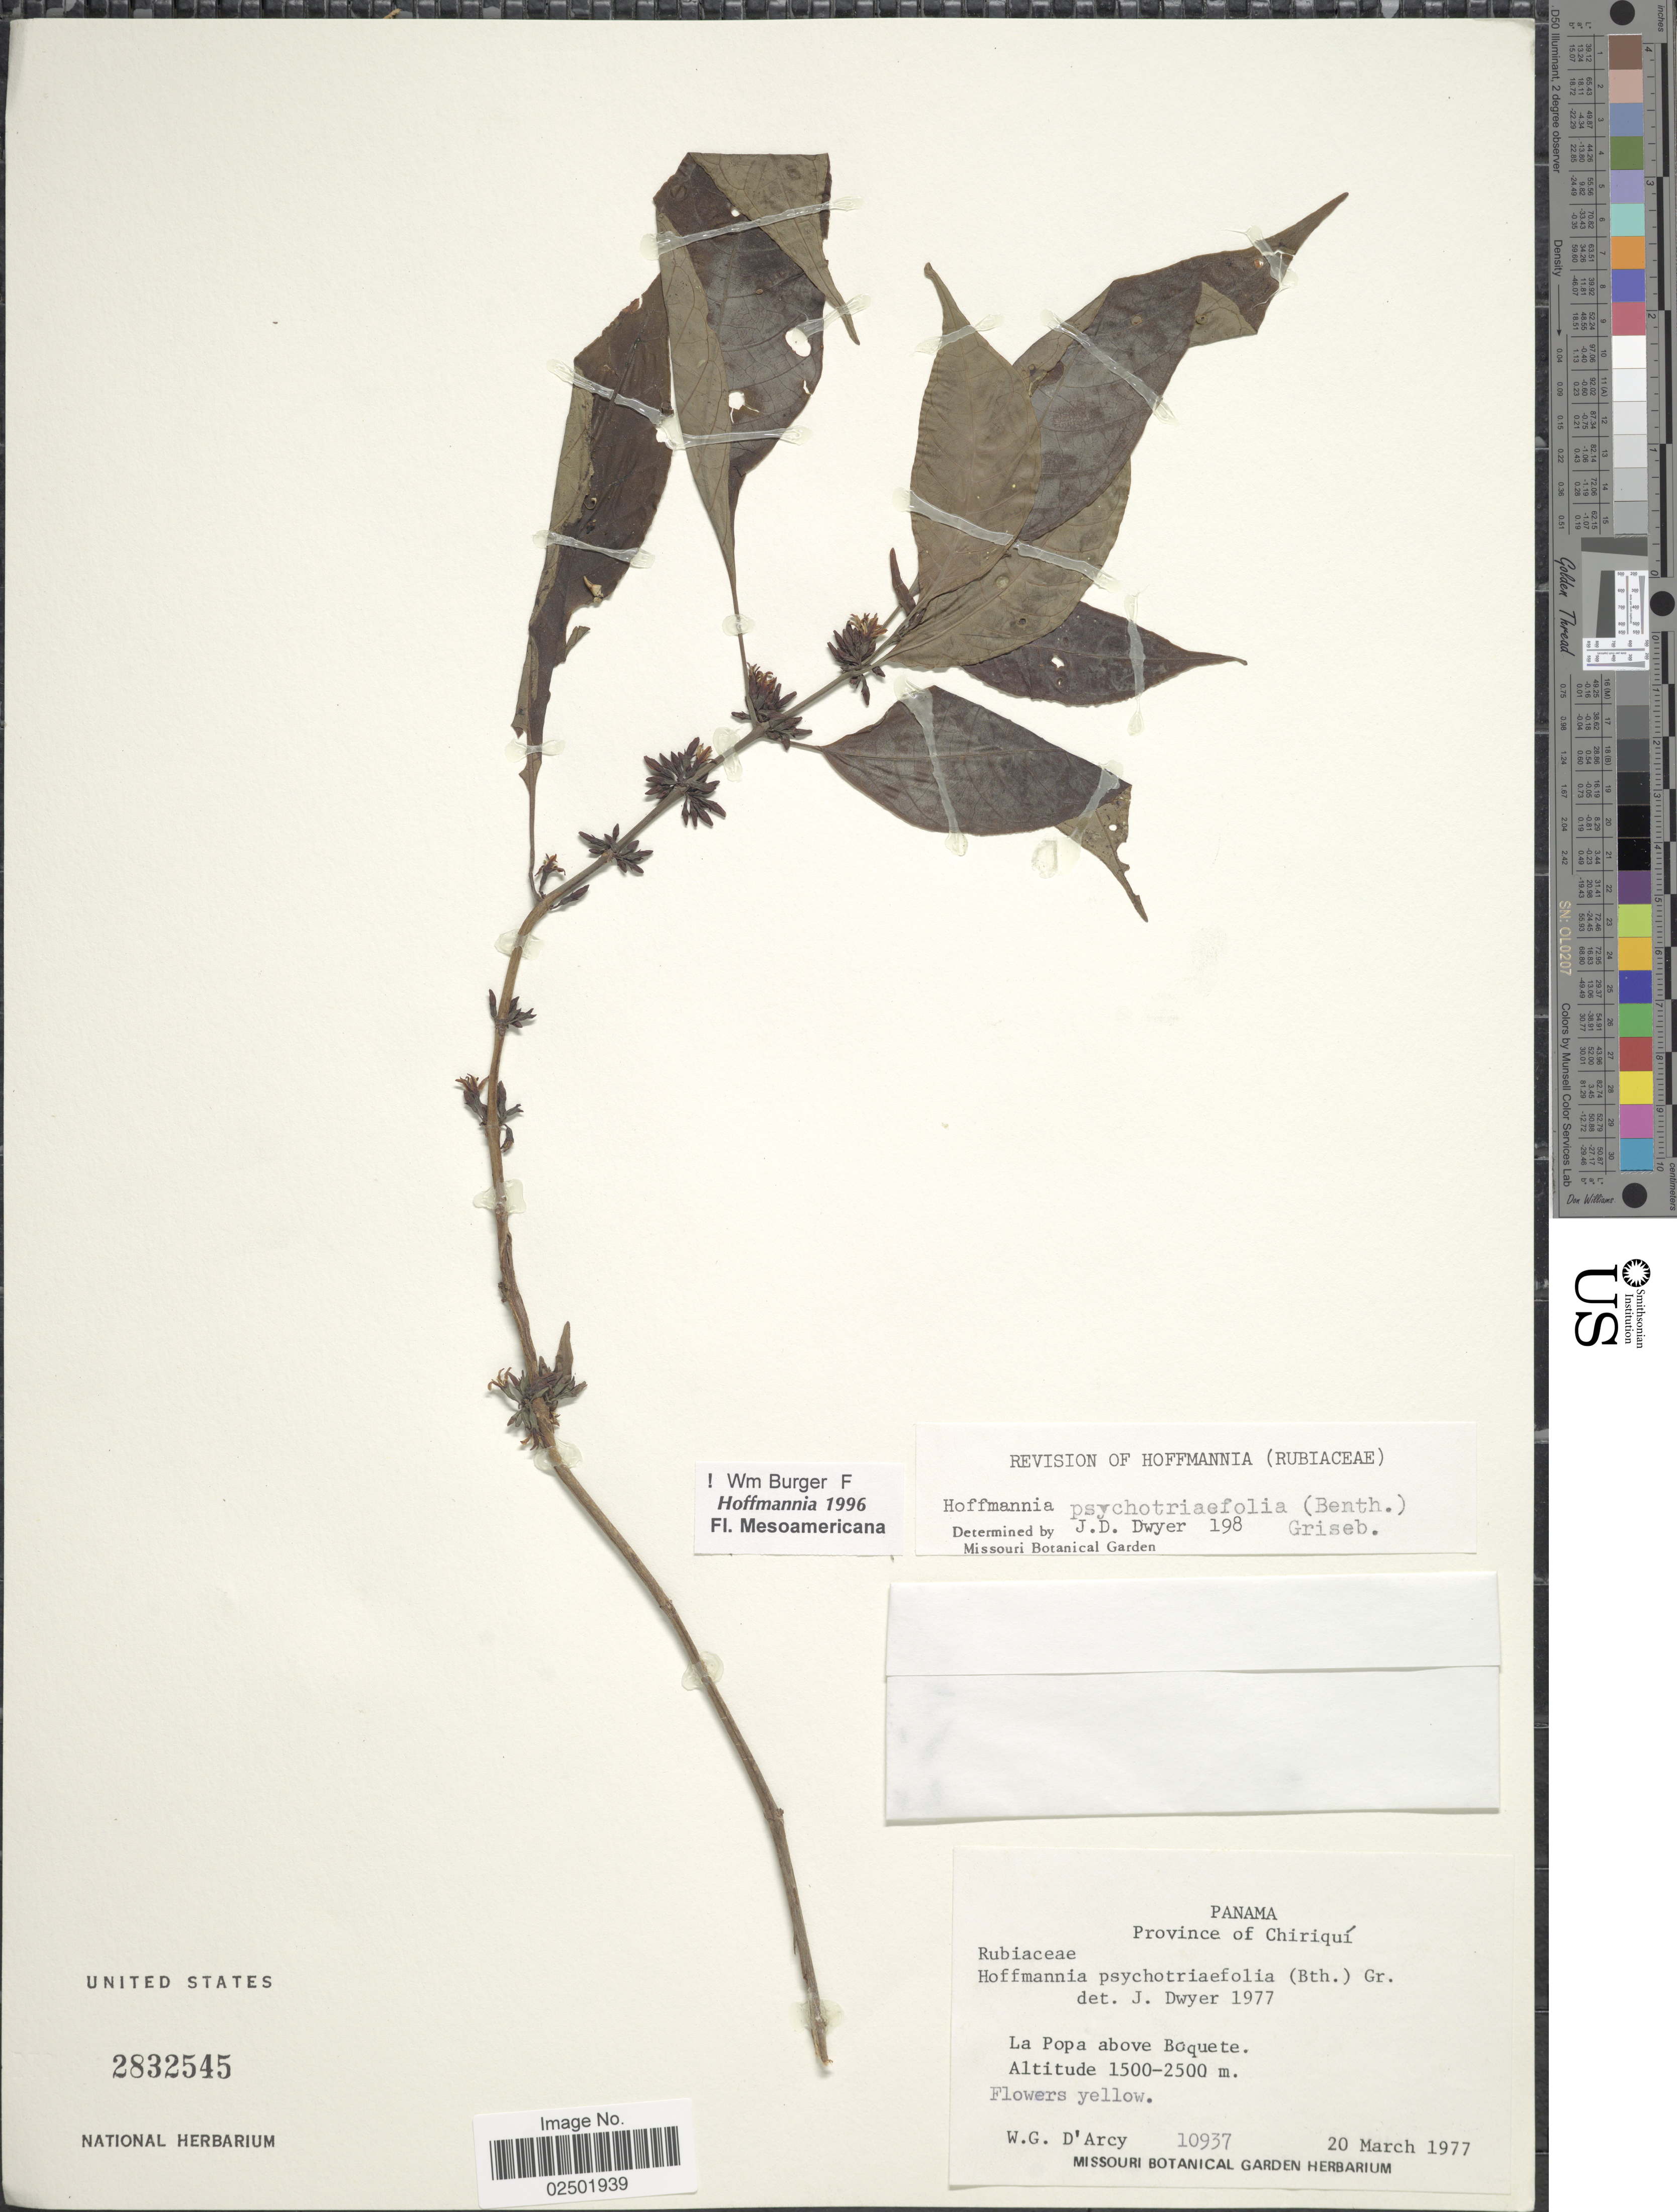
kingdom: Plantae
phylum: Tracheophyta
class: Magnoliopsida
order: Gentianales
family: Rubiaceae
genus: Hoffmannia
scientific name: Hoffmannia psychotriifolia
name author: (Benth.) Griseb.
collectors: W. G. D'Arcy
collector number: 10937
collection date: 1977-03-20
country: Panama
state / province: Chiriqui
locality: La Popa above Boquete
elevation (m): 1500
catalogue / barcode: US 2832545